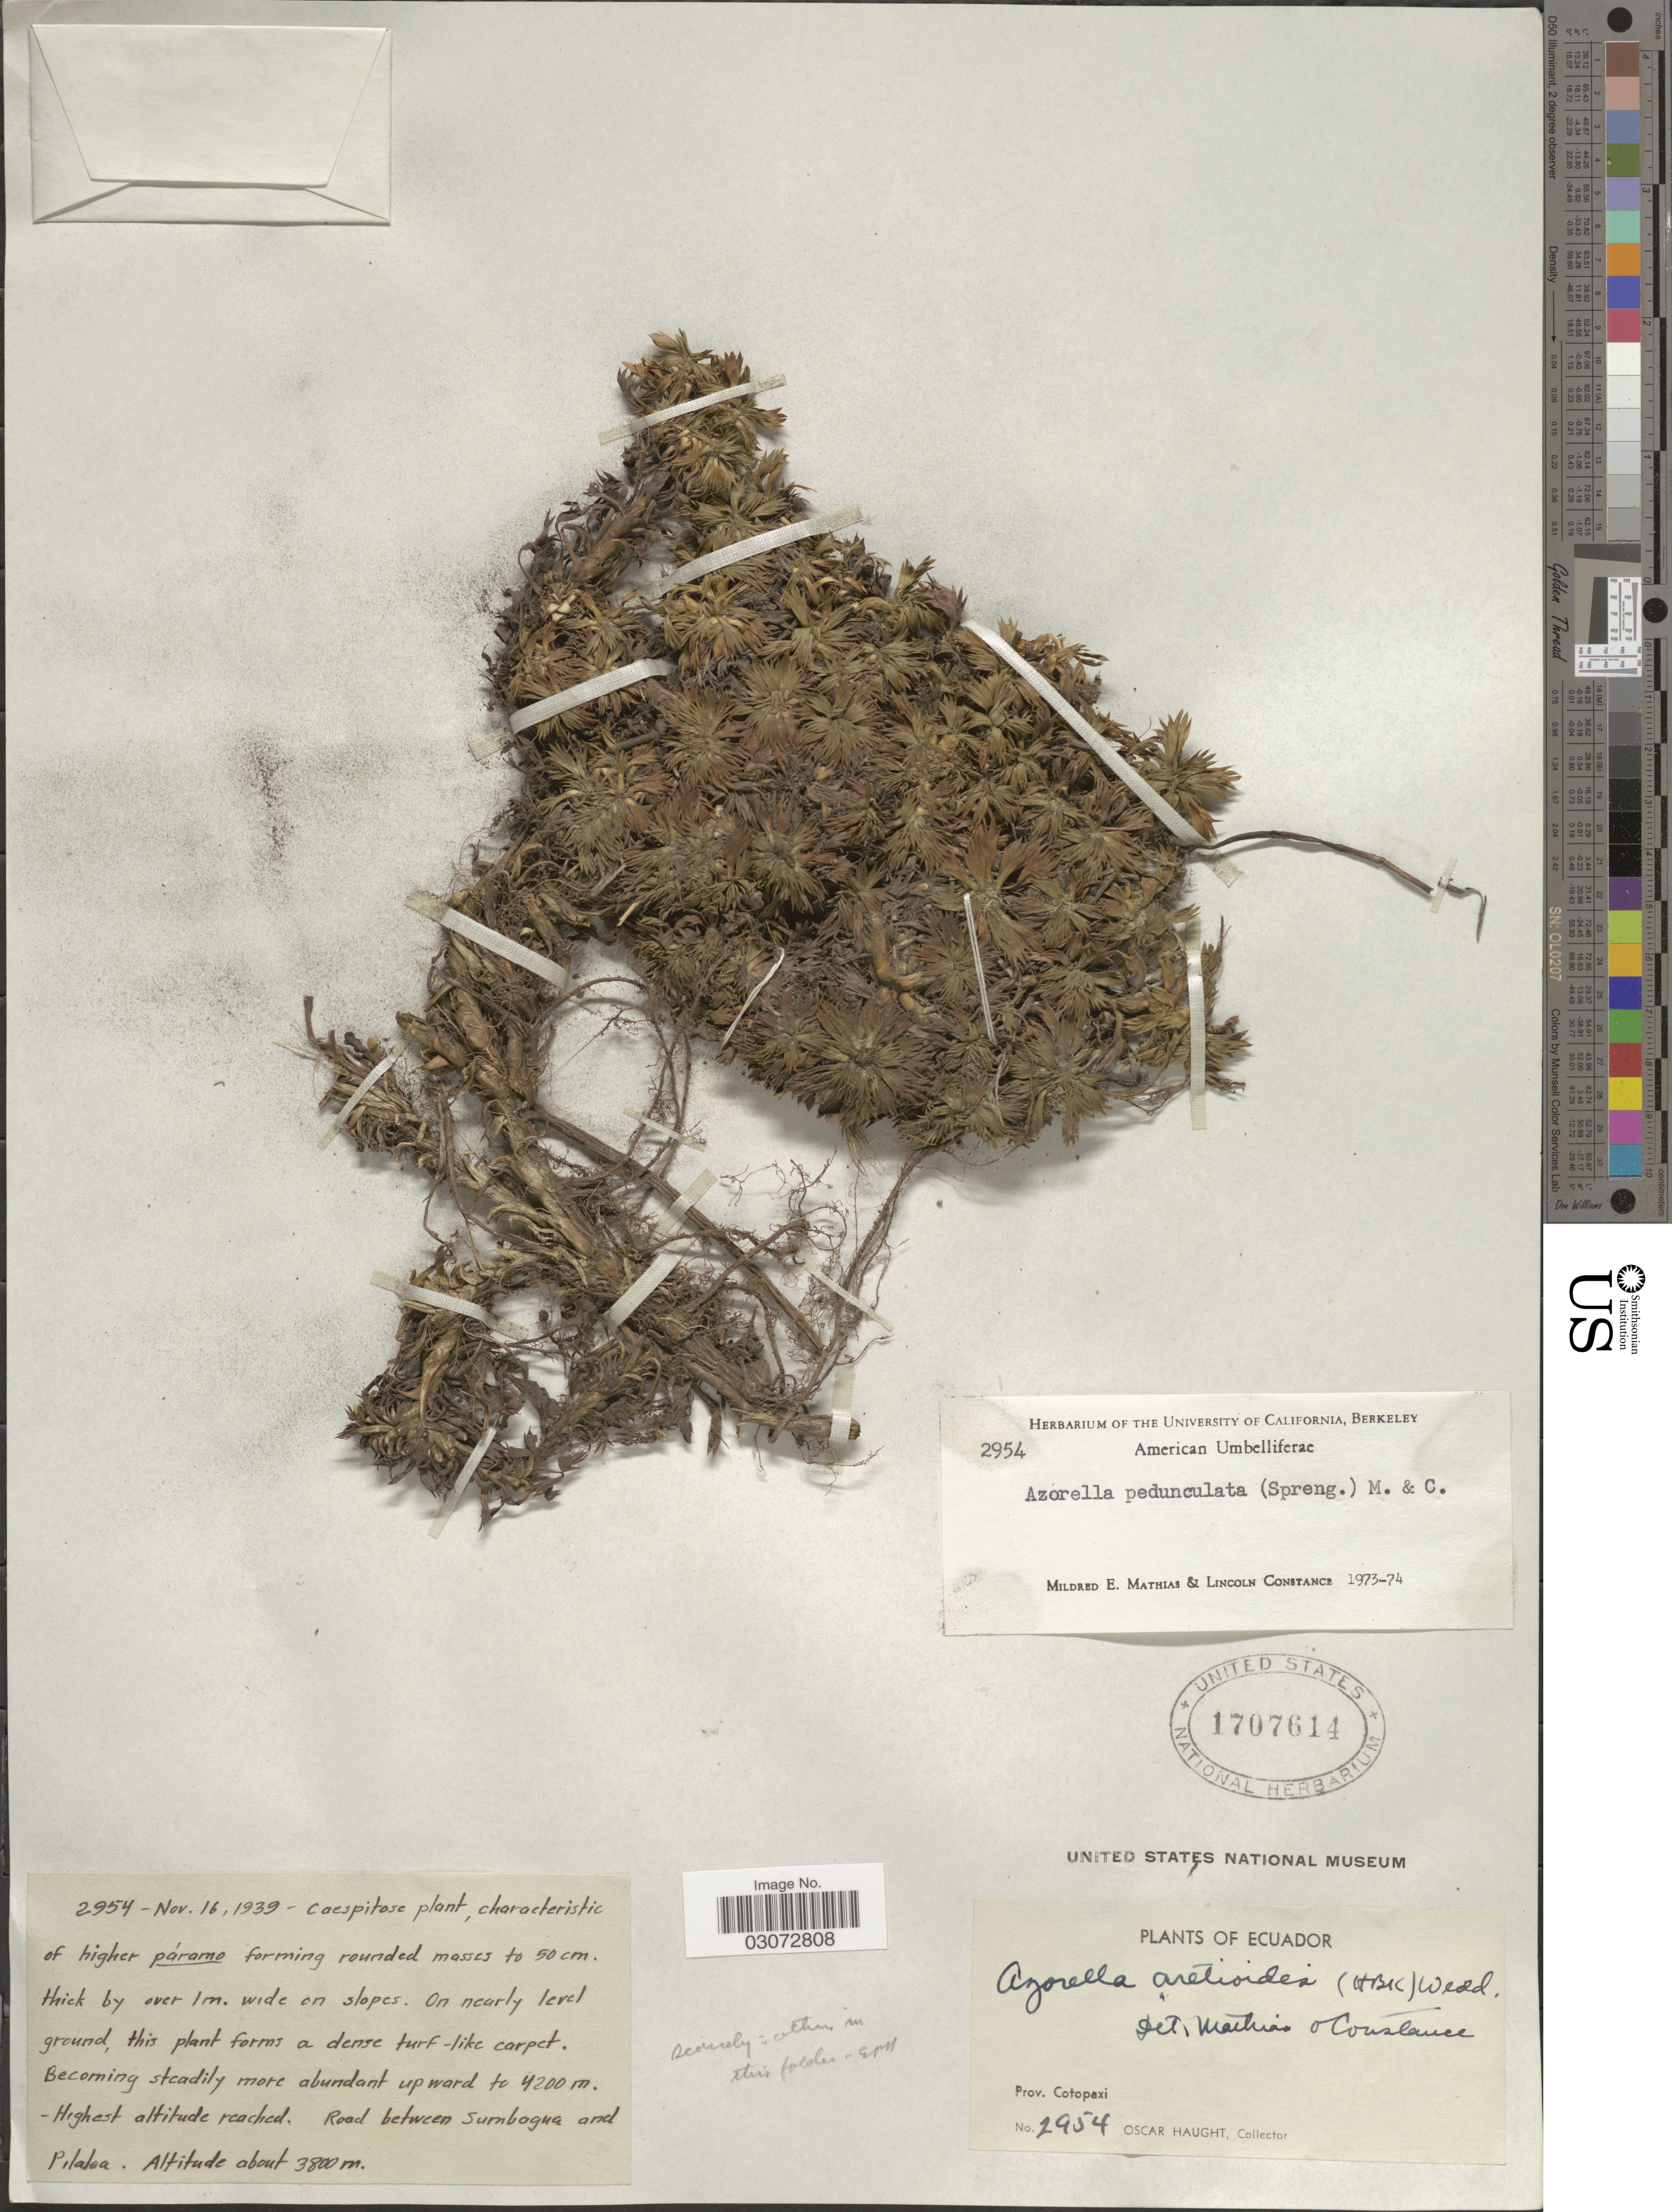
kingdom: Plantae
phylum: Tracheophyta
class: Magnoliopsida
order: Apiales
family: Apiaceae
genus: Azorella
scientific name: Azorella pedunculata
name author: (Spreng.) Mathias & Constance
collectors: O. Haught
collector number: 2954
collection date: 1939-11-16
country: Ecuador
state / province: Cotopaxi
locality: Road between Sumbagua and Pilaloa.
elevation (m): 3800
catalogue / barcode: US 1707614